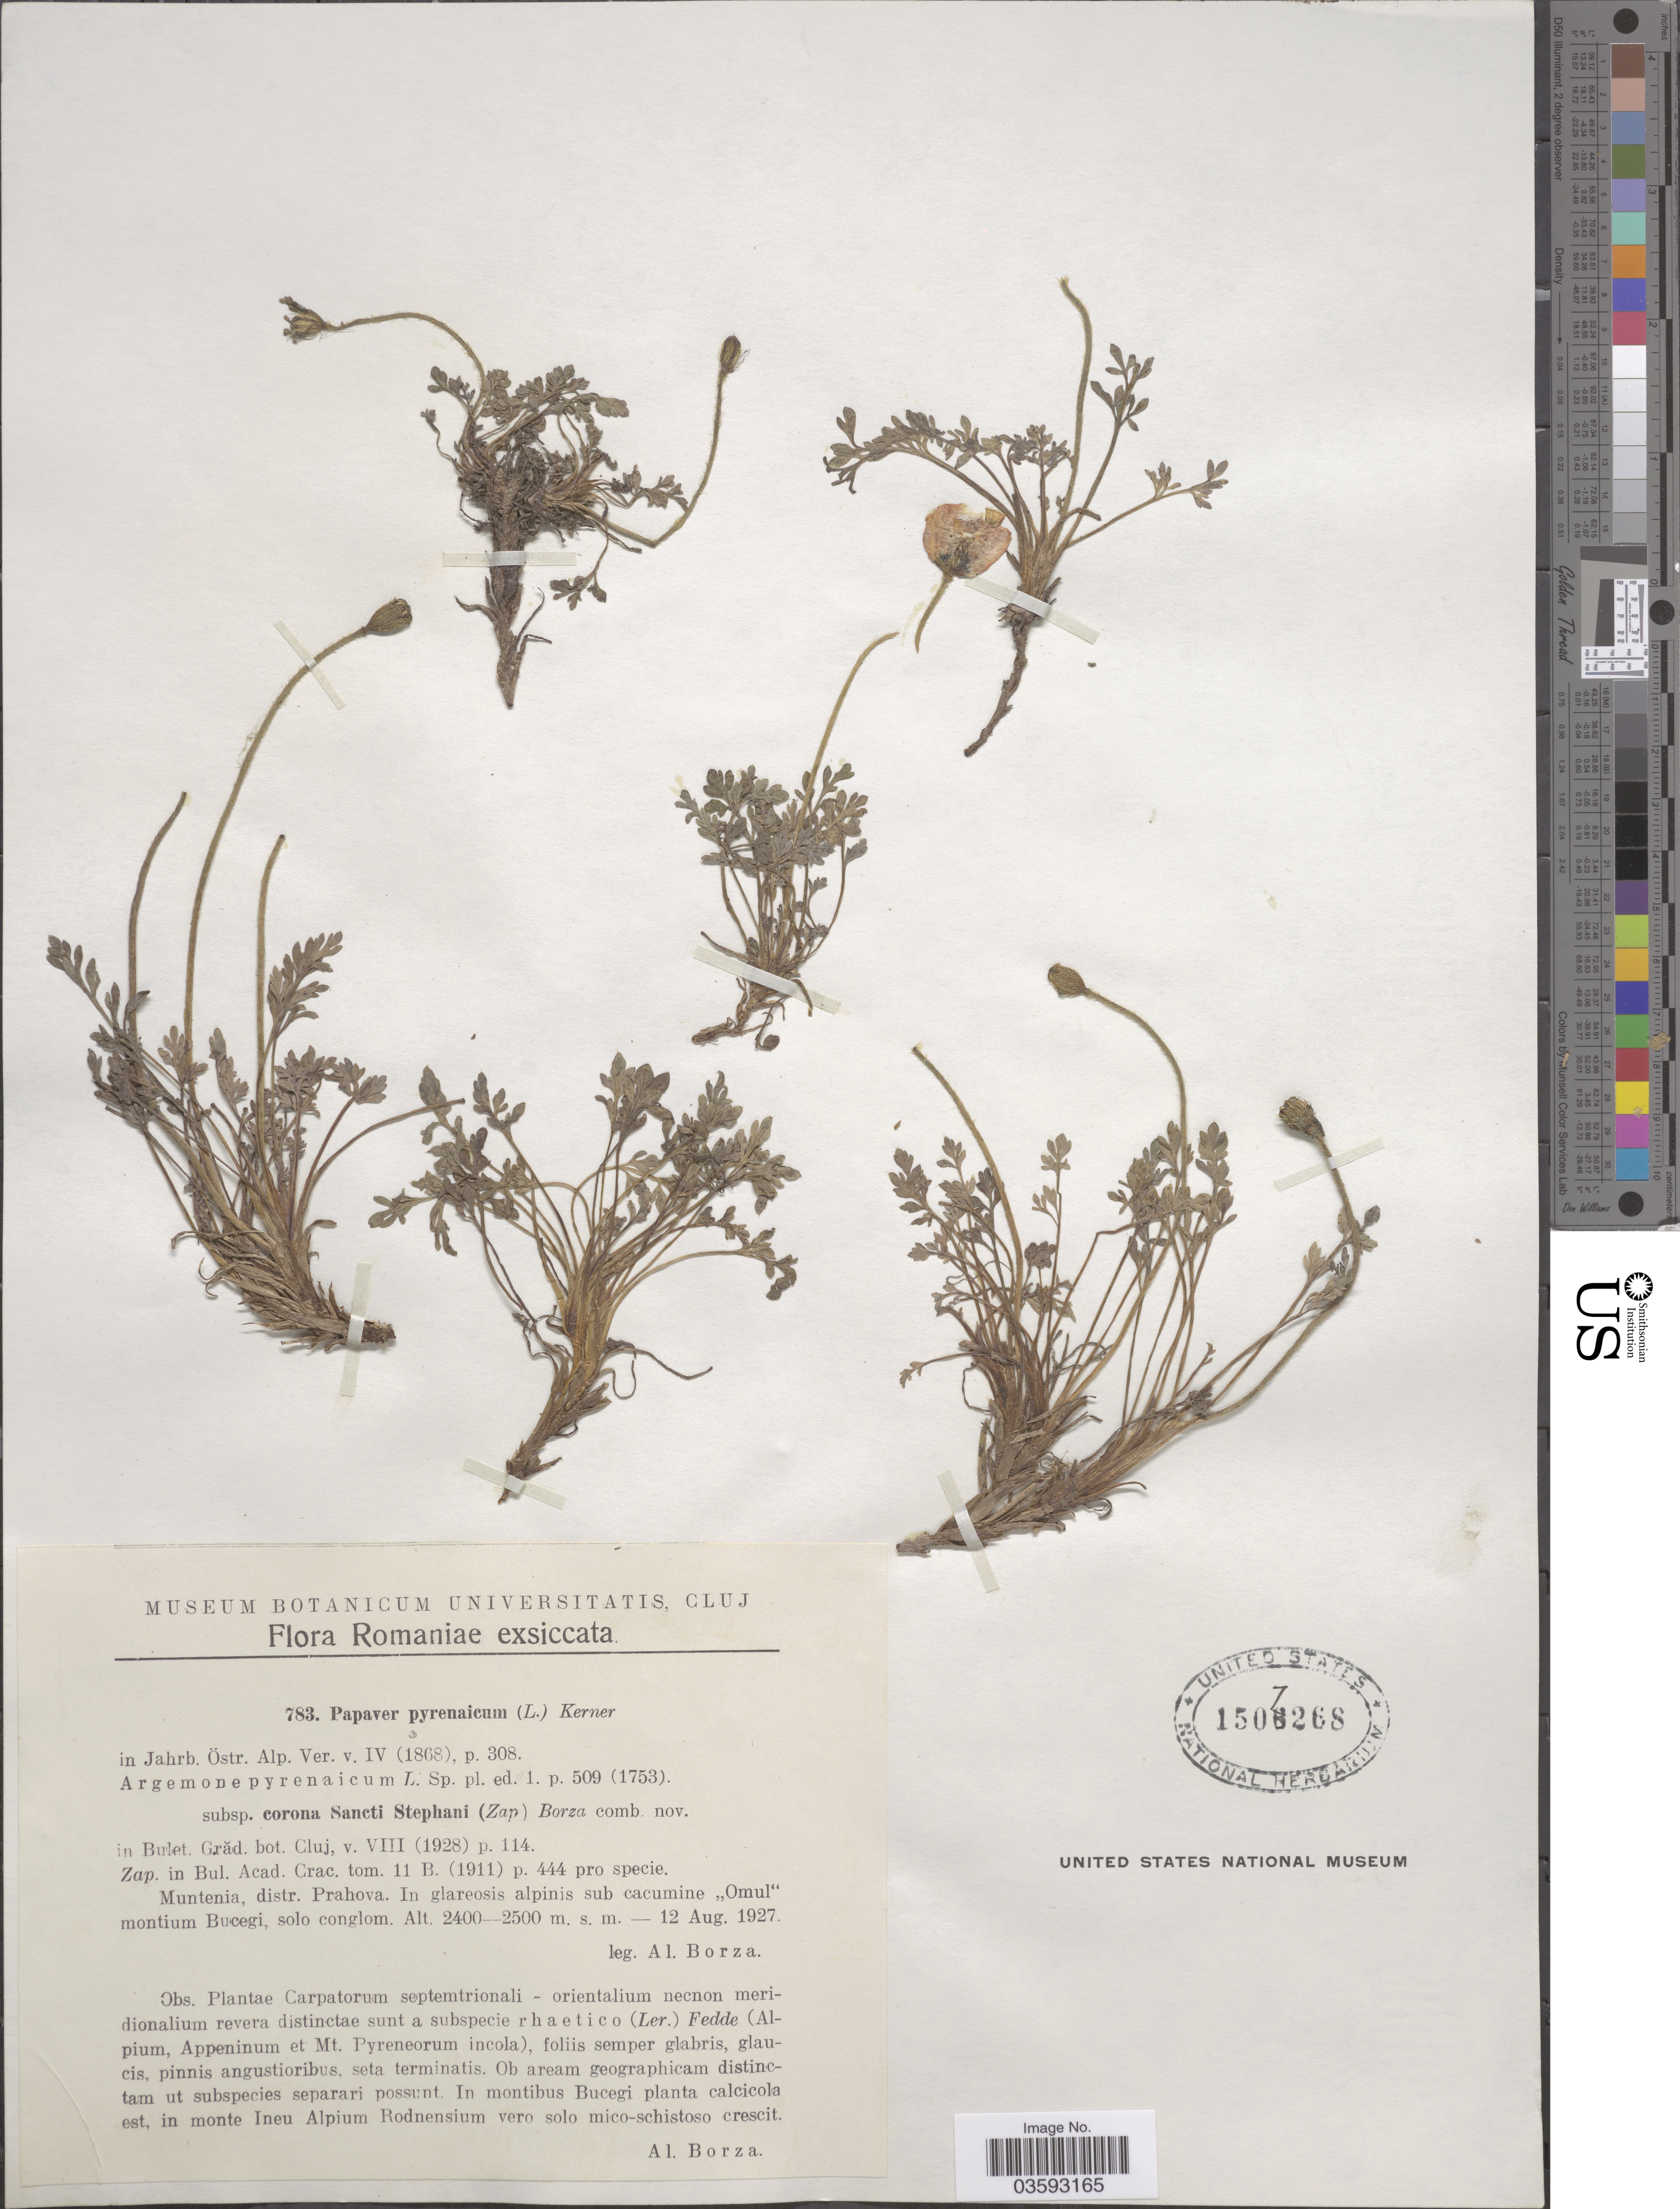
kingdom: Plantae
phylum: Tracheophyta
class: Magnoliopsida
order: Ranunculales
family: Papaveraceae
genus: Papaver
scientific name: Papaver pyrenaicum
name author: Willd.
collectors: A. Borza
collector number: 783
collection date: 1927-08-12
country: Romania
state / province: Prahova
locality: Muntenia, distr. Prahova. In glareosis alpinis sub cacumine "Omul" montium Bucegi, solo conglom.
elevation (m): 2400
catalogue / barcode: US 1507268